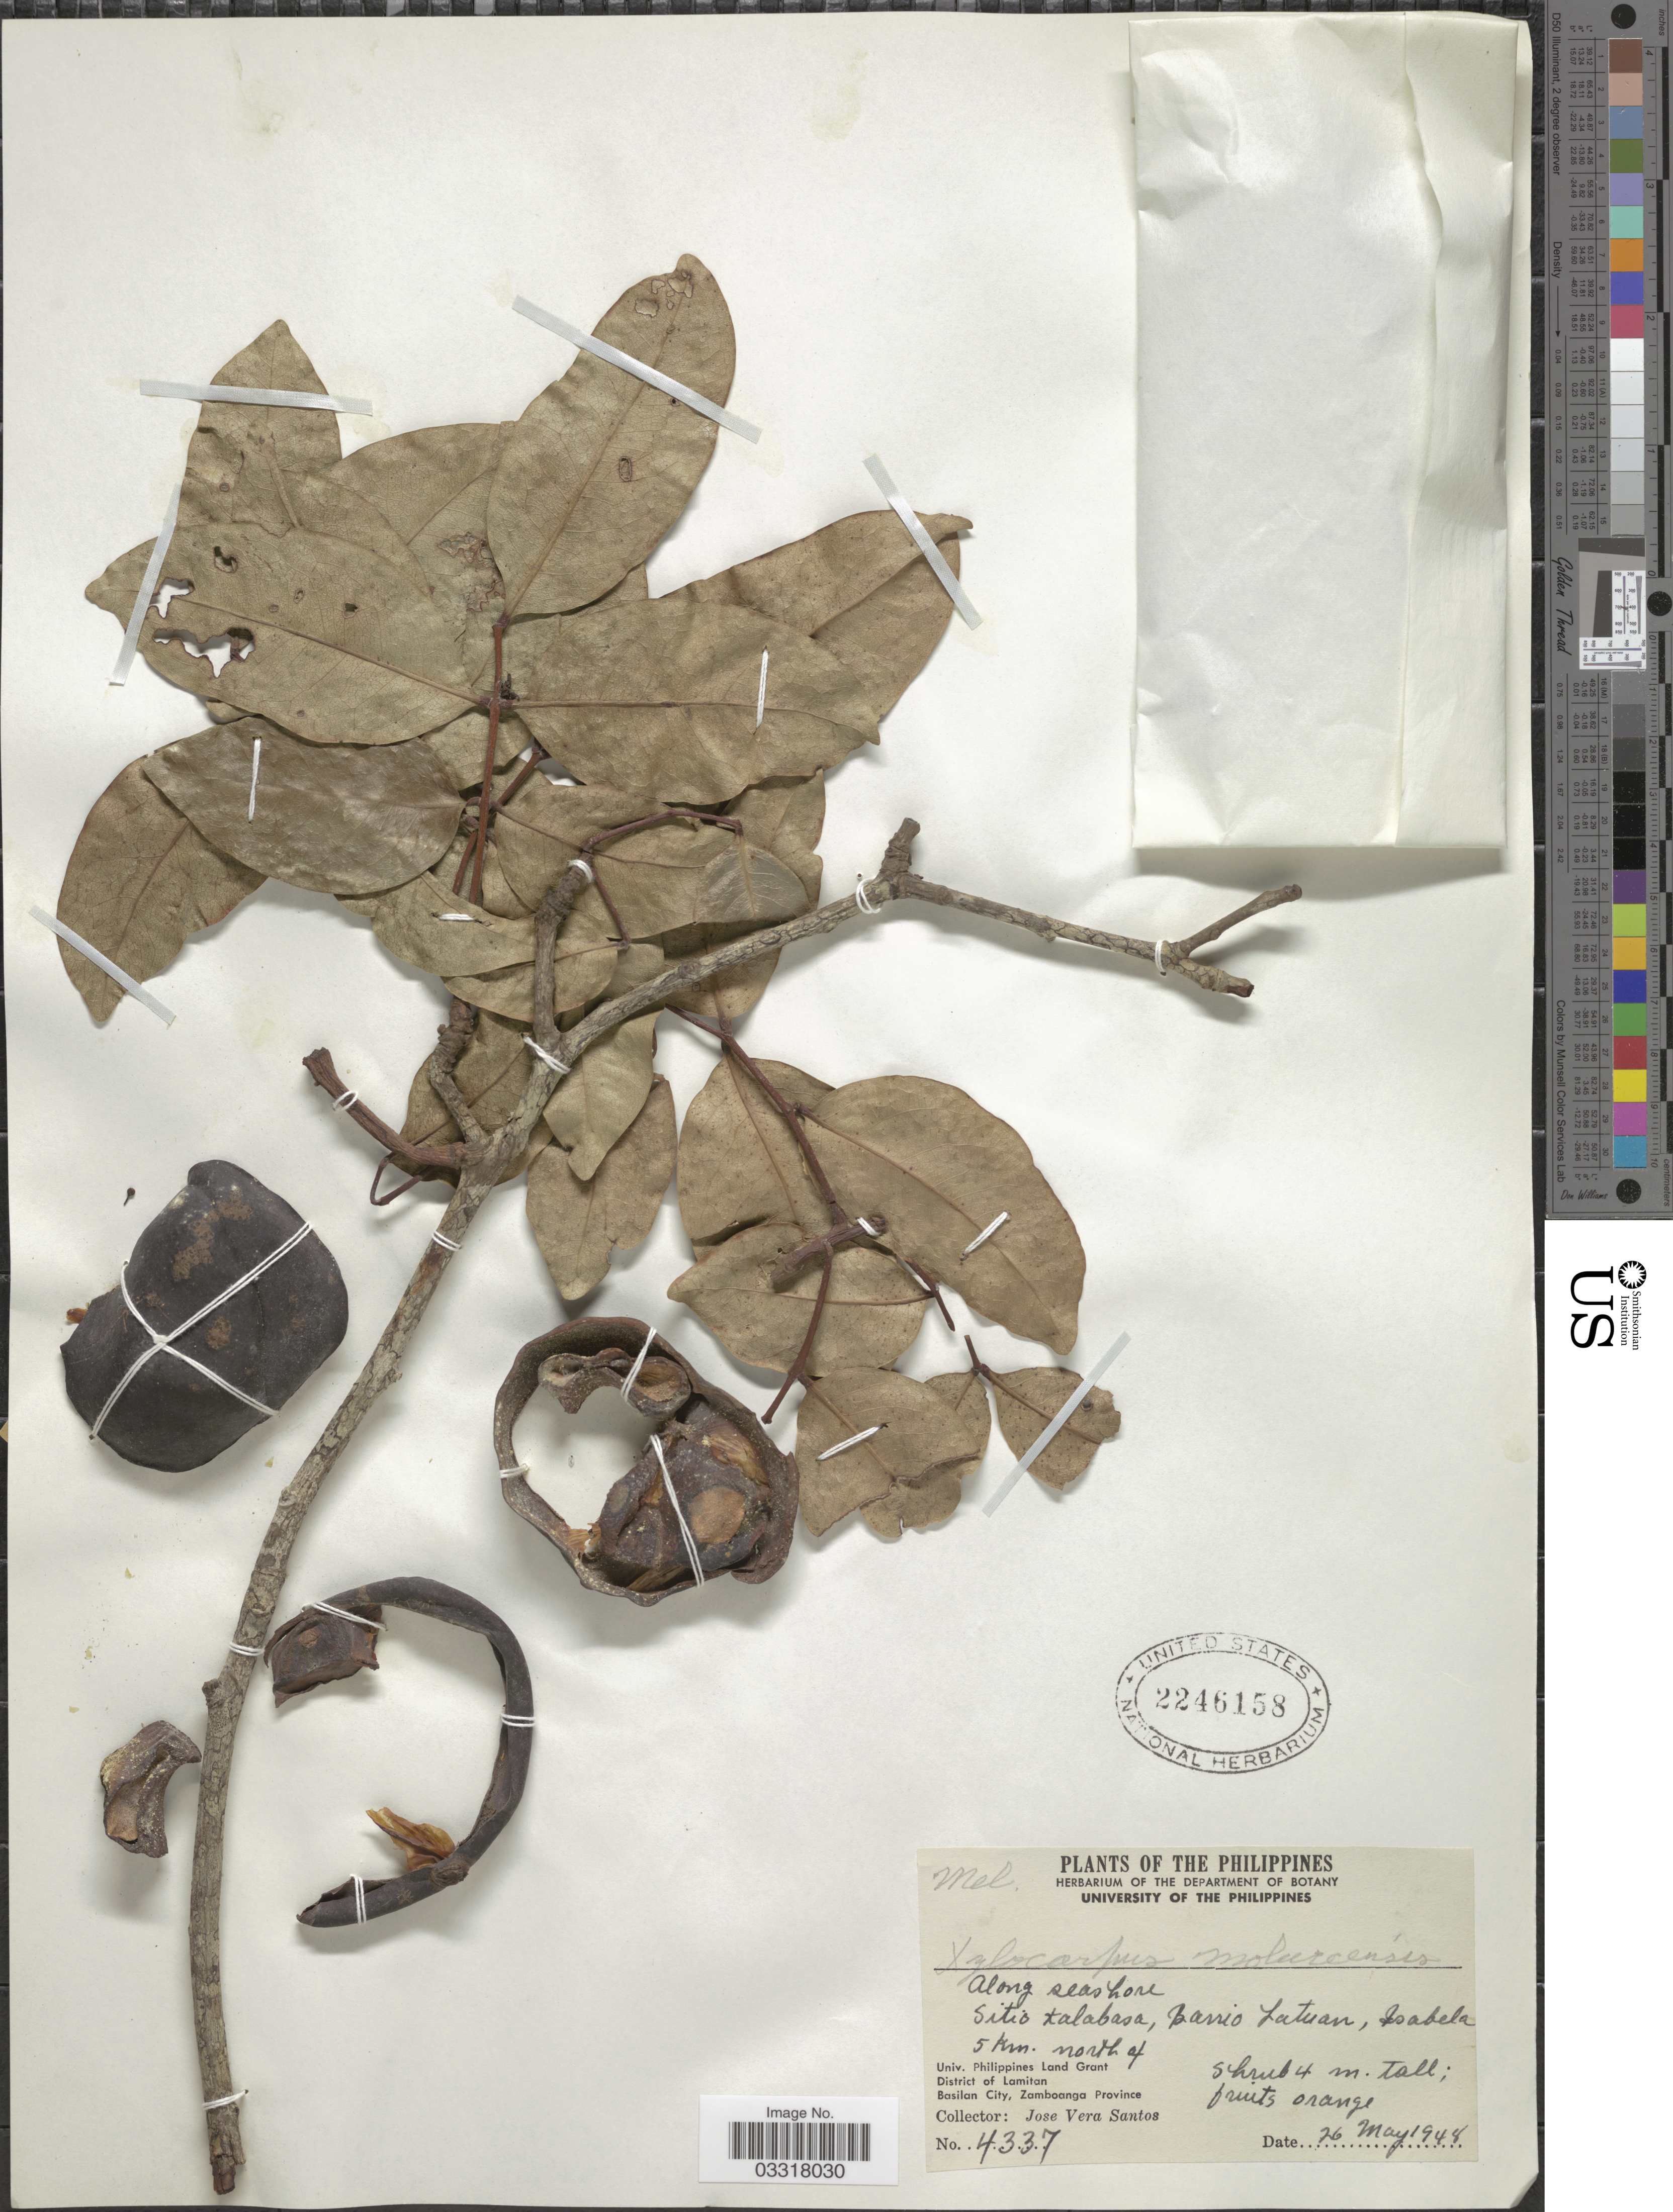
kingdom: Plantae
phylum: Tracheophyta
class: Magnoliopsida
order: Sapindales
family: Meliaceae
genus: Xylocarpus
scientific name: Xylocarpus moluccensis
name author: (Lam.) M. Roem.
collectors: J. Santos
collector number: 4337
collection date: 1948-05-26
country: Philippines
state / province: Muslim Mindanao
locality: Along seashore. Sitio Kalabasa, Barrio Latuan, Isabela 5 Km. north of Univ. Philippines Land Grant. District of Lamitan. Basilan City, Zamboanga Province.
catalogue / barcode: US 2246158